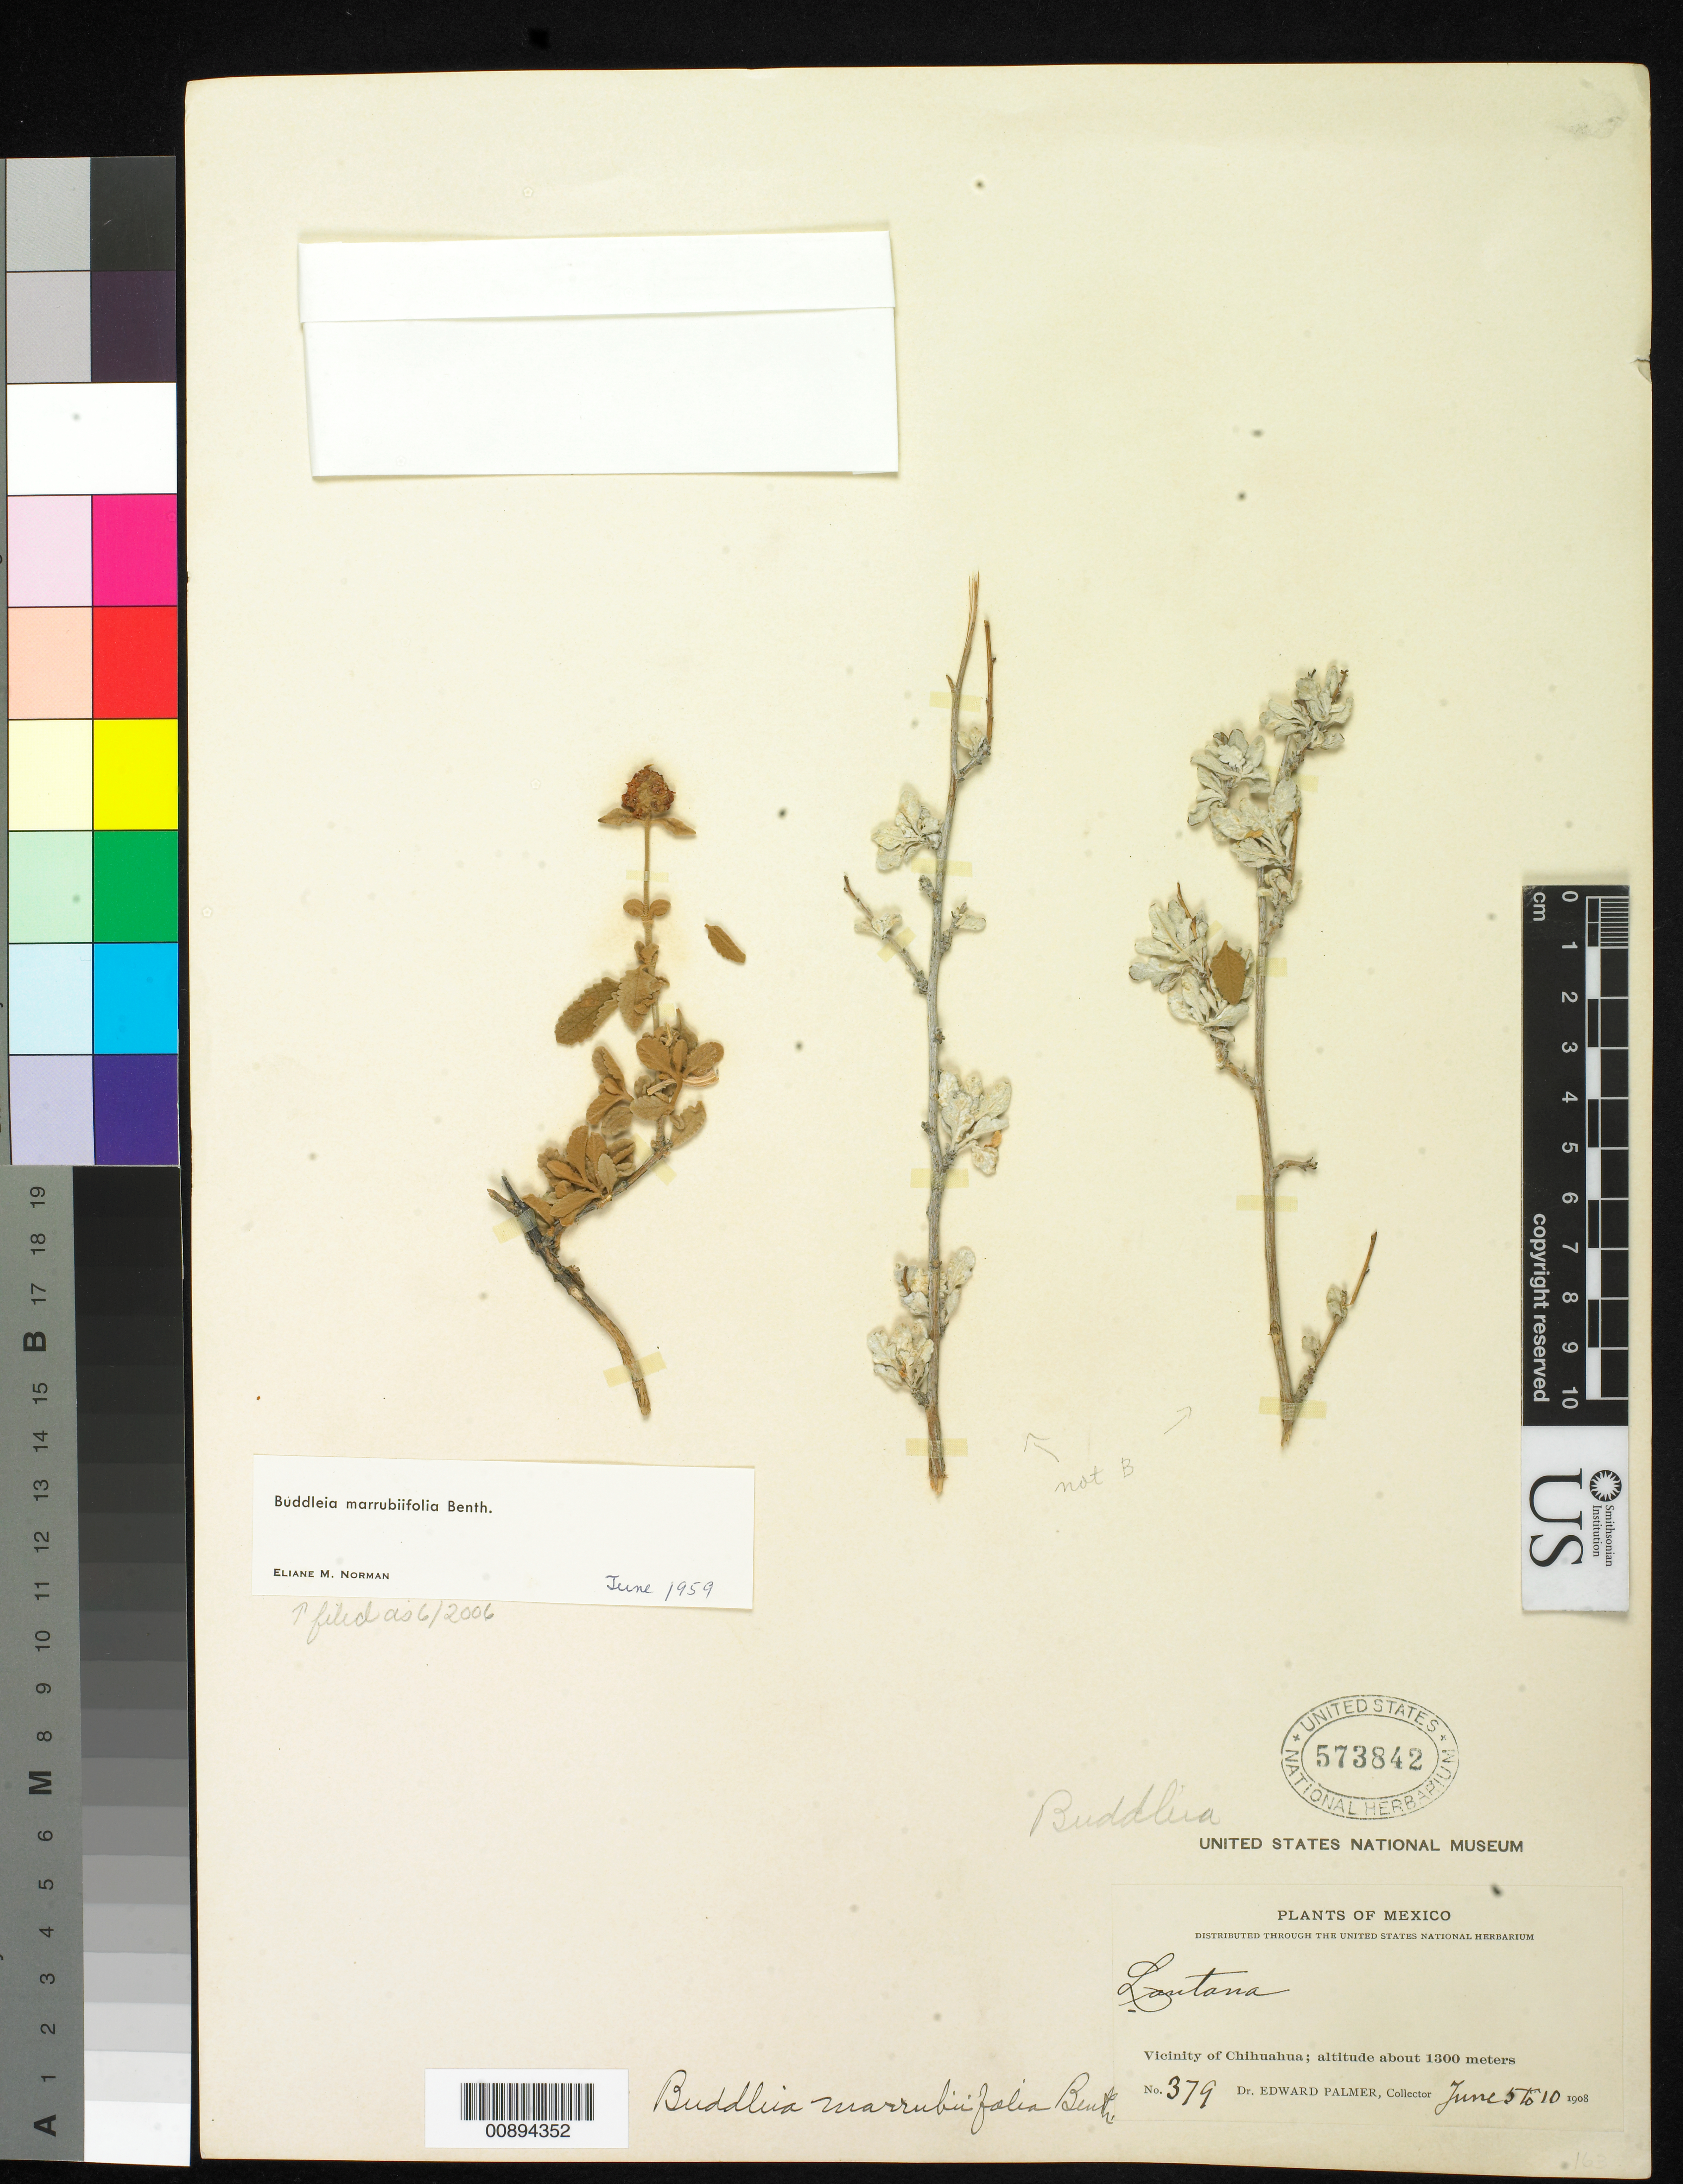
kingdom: Plantae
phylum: Tracheophyta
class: Magnoliopsida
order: Lamiales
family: Scrophulariaceae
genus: Buddleja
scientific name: Buddleja marrubiifolia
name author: Benth.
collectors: E. Palmer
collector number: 379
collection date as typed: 05 Jun 1908 to 10 Jun 1908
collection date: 1908-06-05/1908-06-10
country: Mexico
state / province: Chihuahua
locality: Vicinity of Chihuahua.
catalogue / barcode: US 573842